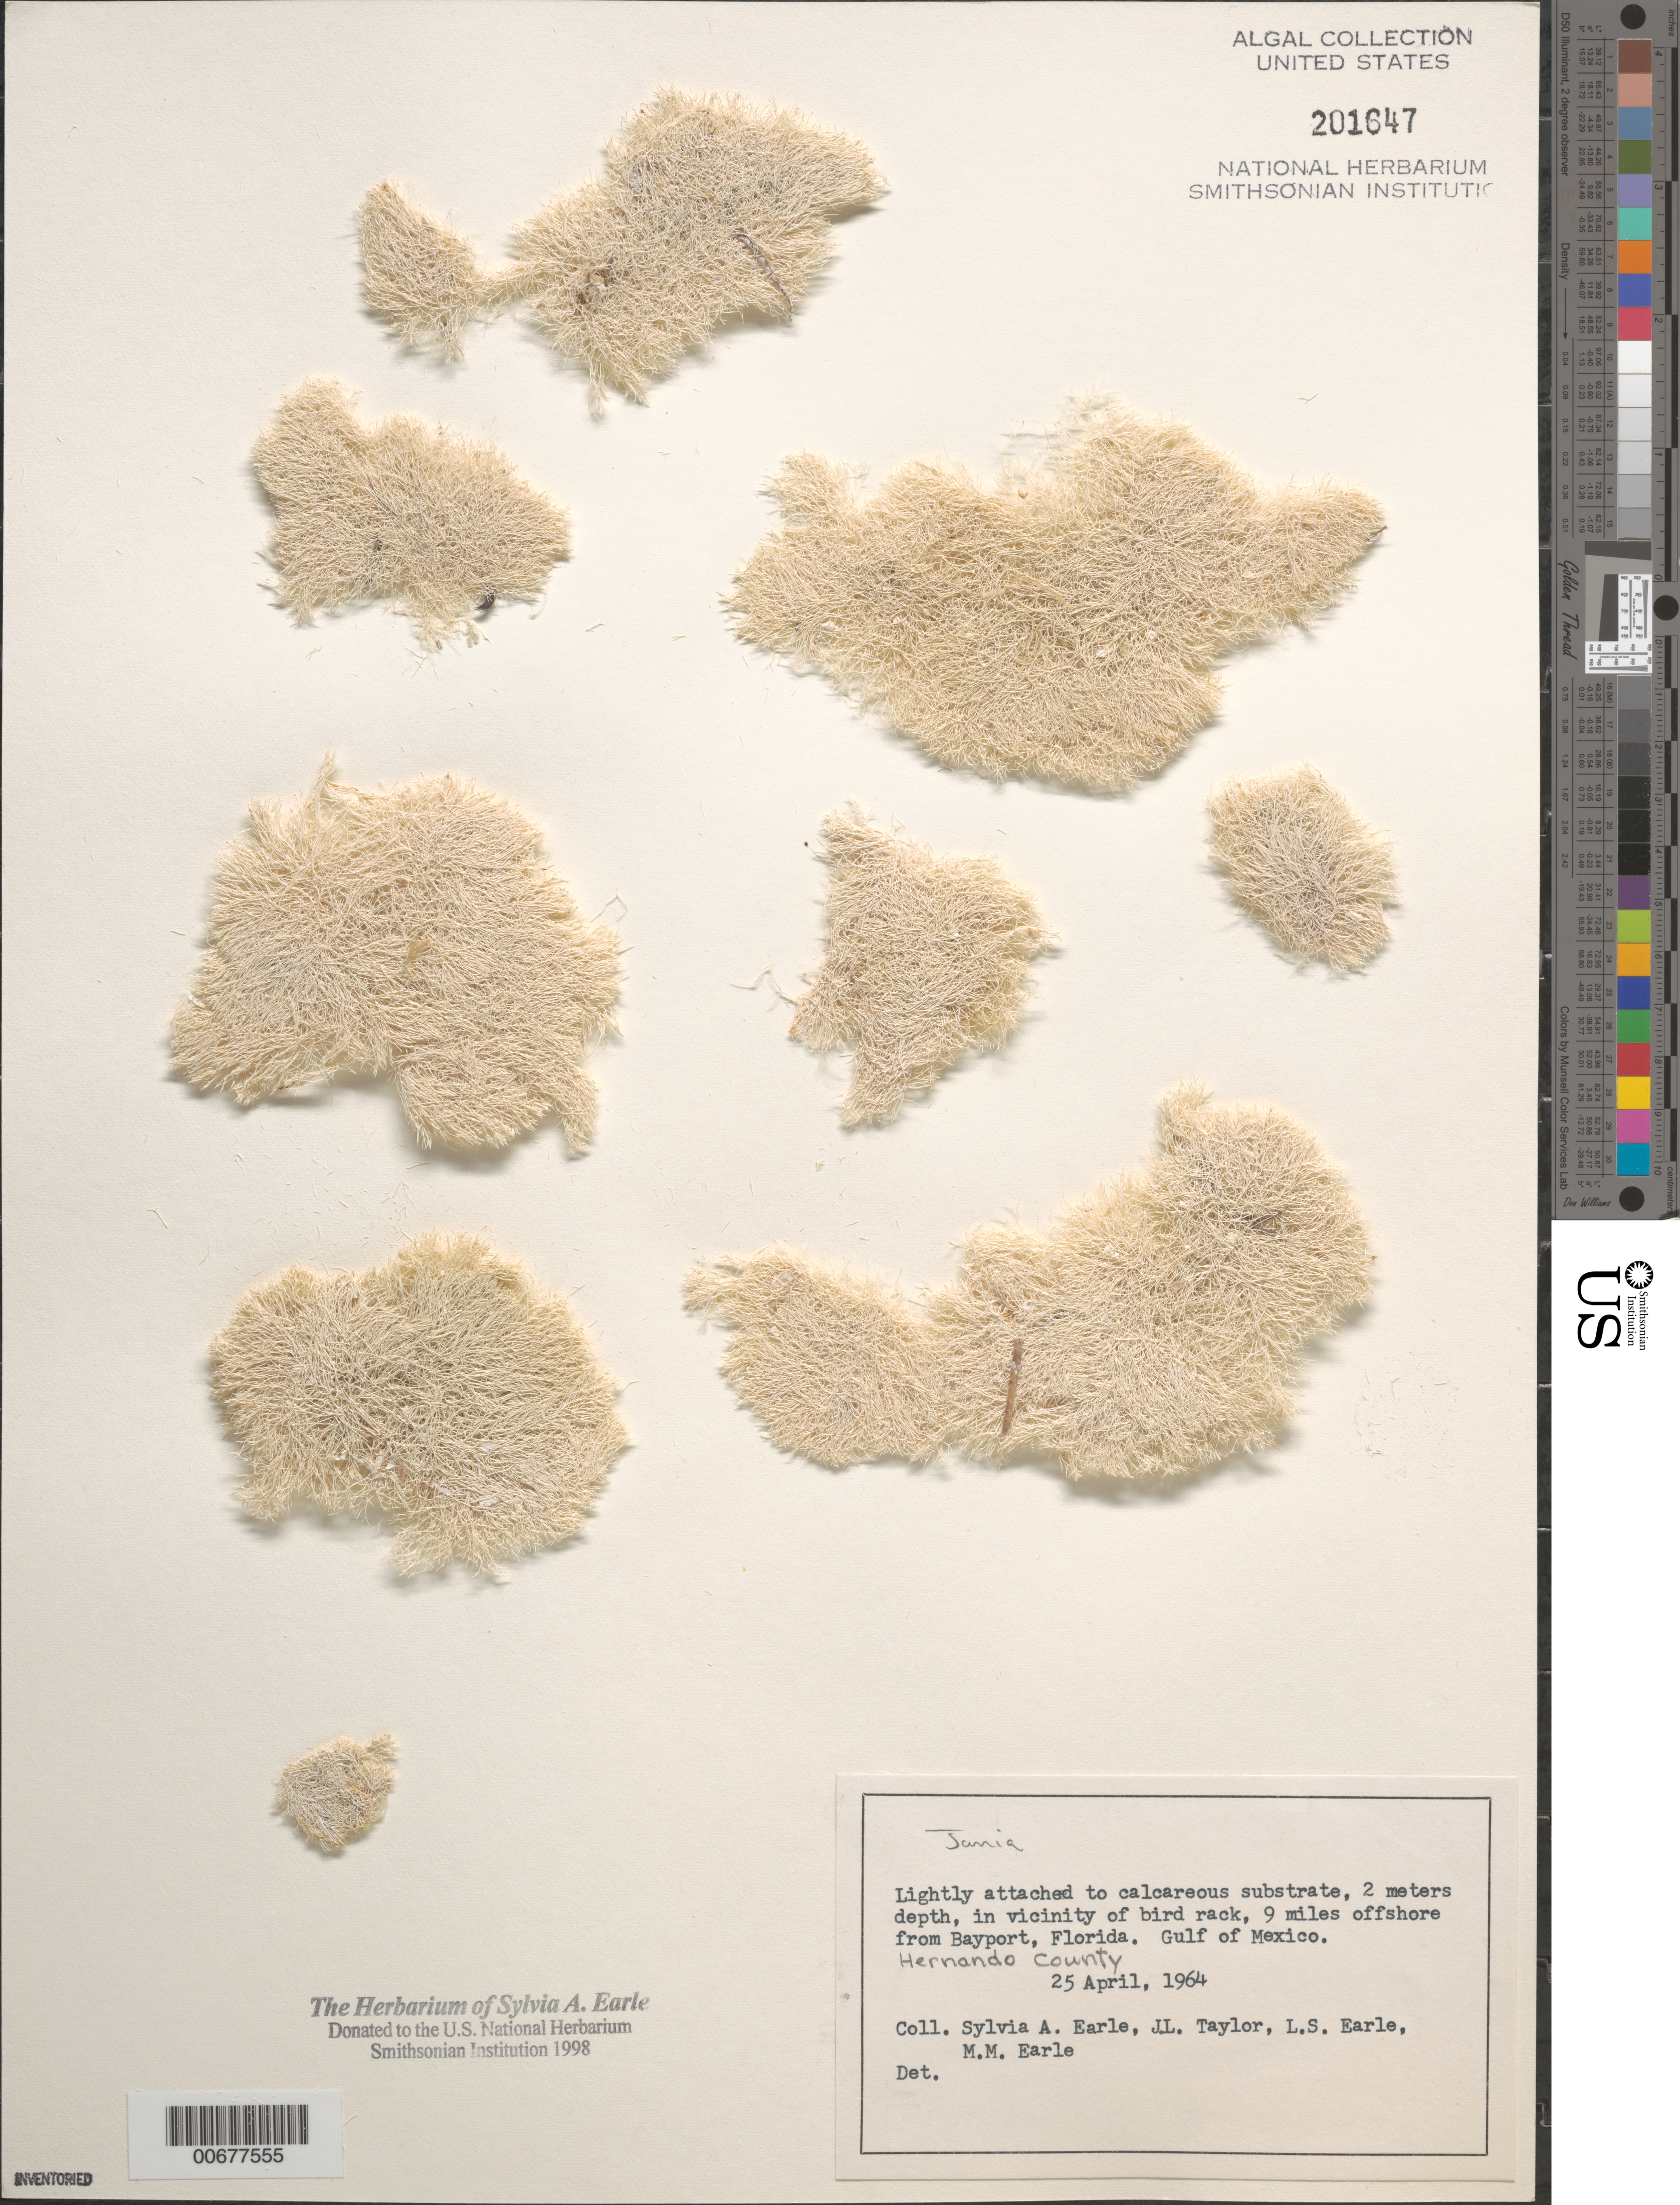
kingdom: Plantae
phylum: Rhodophyta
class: Florideophyceae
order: Corallinales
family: Corallinaceae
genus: Jania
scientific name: Jania sp.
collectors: S. A. Earle, J. L. Taylor, L. Earle & M. Earle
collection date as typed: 25 Apr 1964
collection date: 1964-04-25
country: United States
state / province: Florida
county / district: Hernando County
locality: Near bird rack 9 miles off Bayport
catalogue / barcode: US 201647